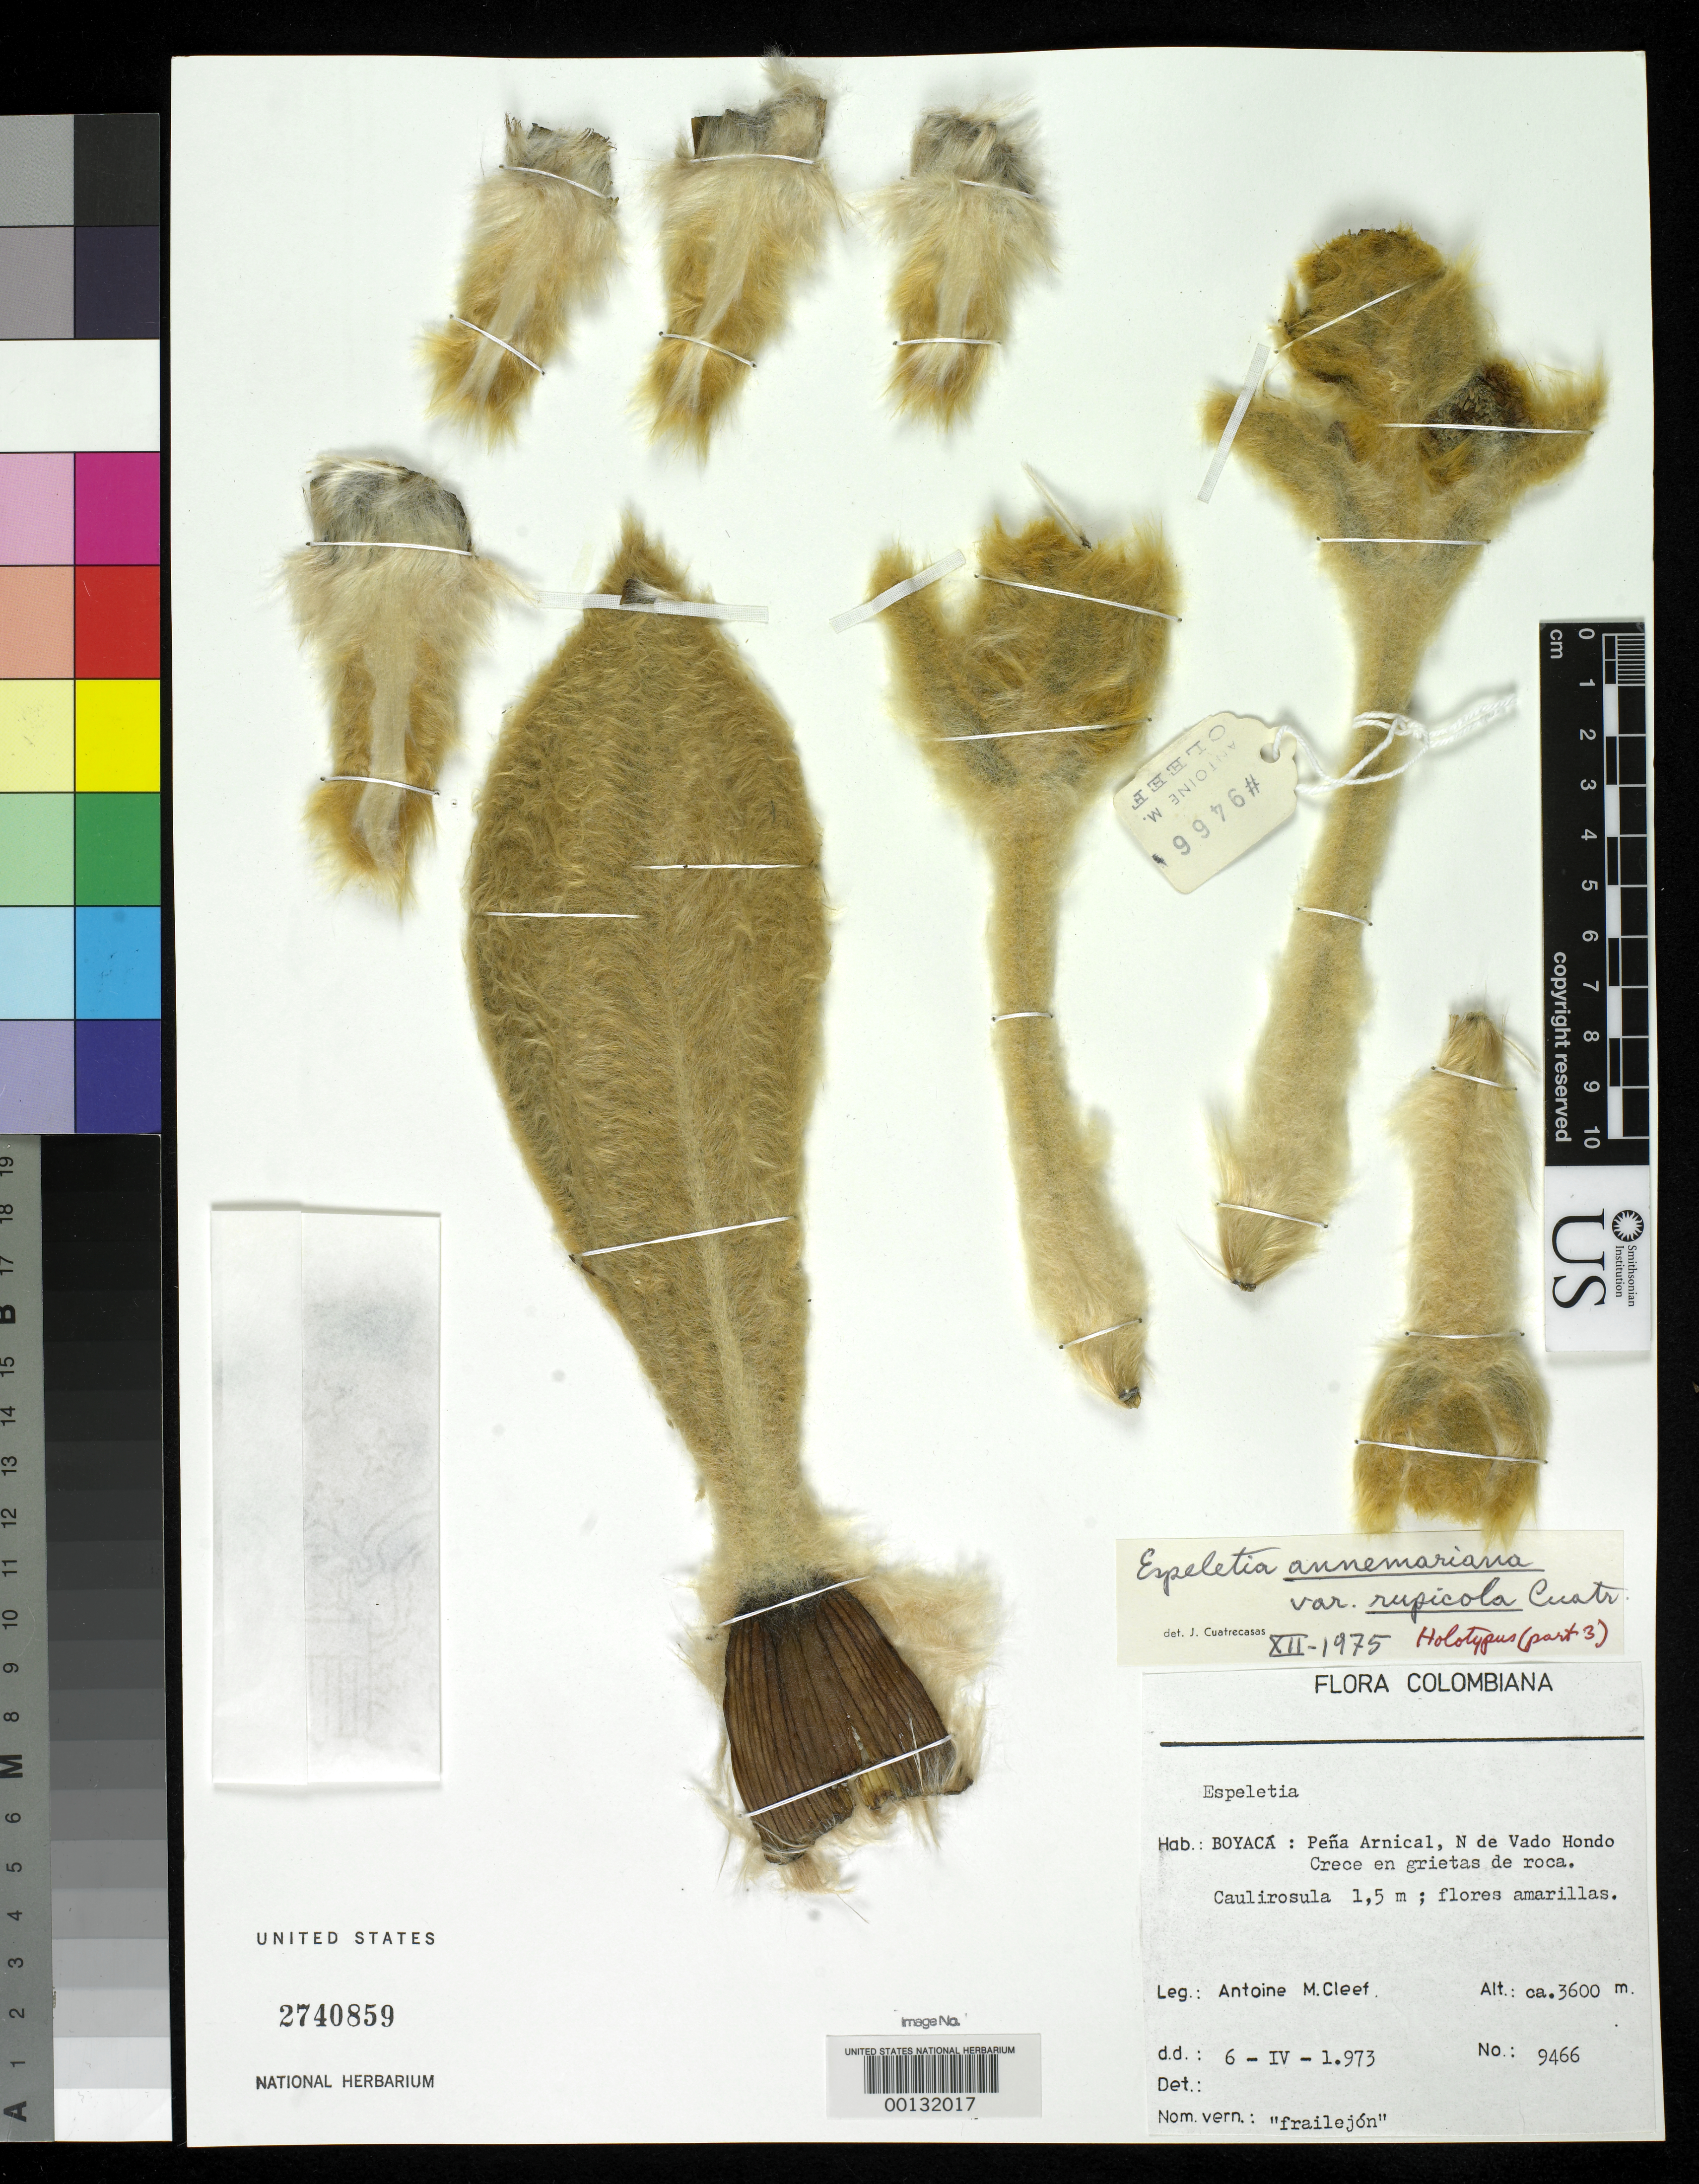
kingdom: Plantae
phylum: Tracheophyta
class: Magnoliopsida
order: Asterales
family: Asteraceae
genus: Espeletia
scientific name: Espeletia annemariana var. rupicola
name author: Cuatrec.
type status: Holotype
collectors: A. M. Cleef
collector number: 9466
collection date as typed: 06 Apr 1973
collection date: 1973-04-06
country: Colombia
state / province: Boyacá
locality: Pena Arnical, N of Vado Hondo.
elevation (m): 3600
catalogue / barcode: US 2740859